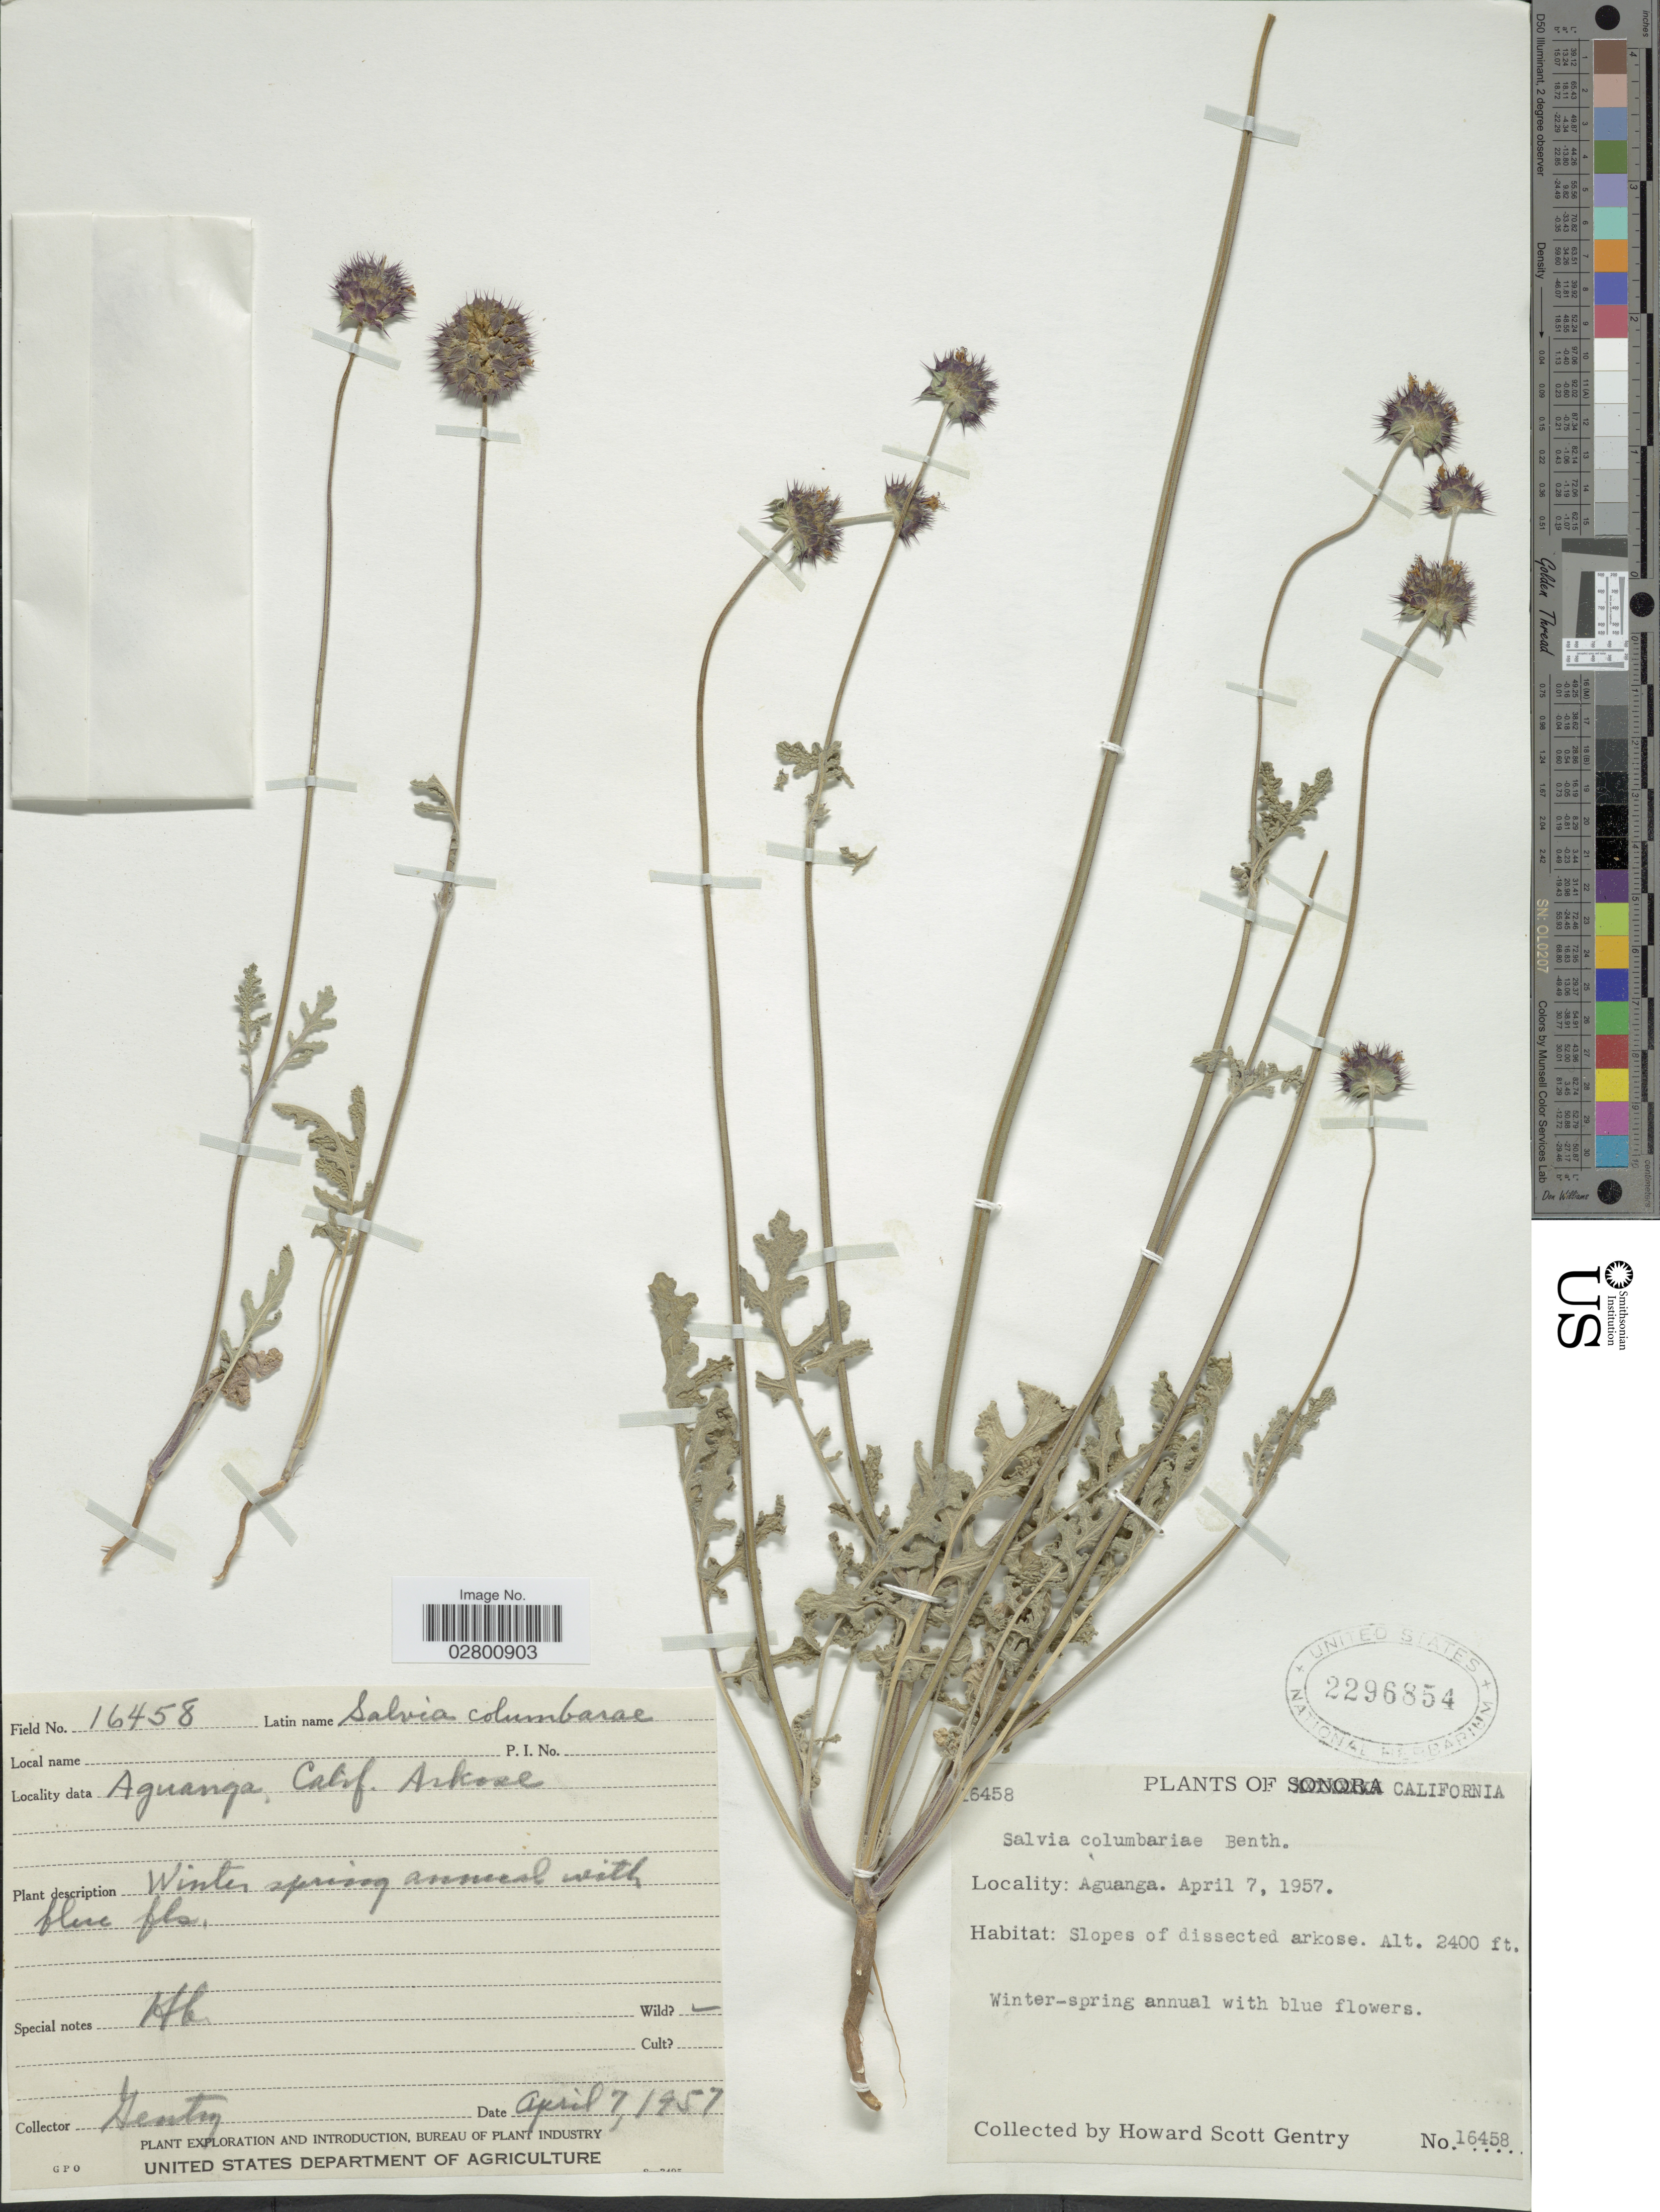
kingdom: Plantae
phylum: Tracheophyta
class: Magnoliopsida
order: Lamiales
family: Lamiaceae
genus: Salvia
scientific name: Salvia columbariae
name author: Benth.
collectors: H. S. Gentry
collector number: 16458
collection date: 1957-04-07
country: United States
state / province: California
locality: California. Aguanga. Slopes of dissected arkose.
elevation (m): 732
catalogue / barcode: US 2296854